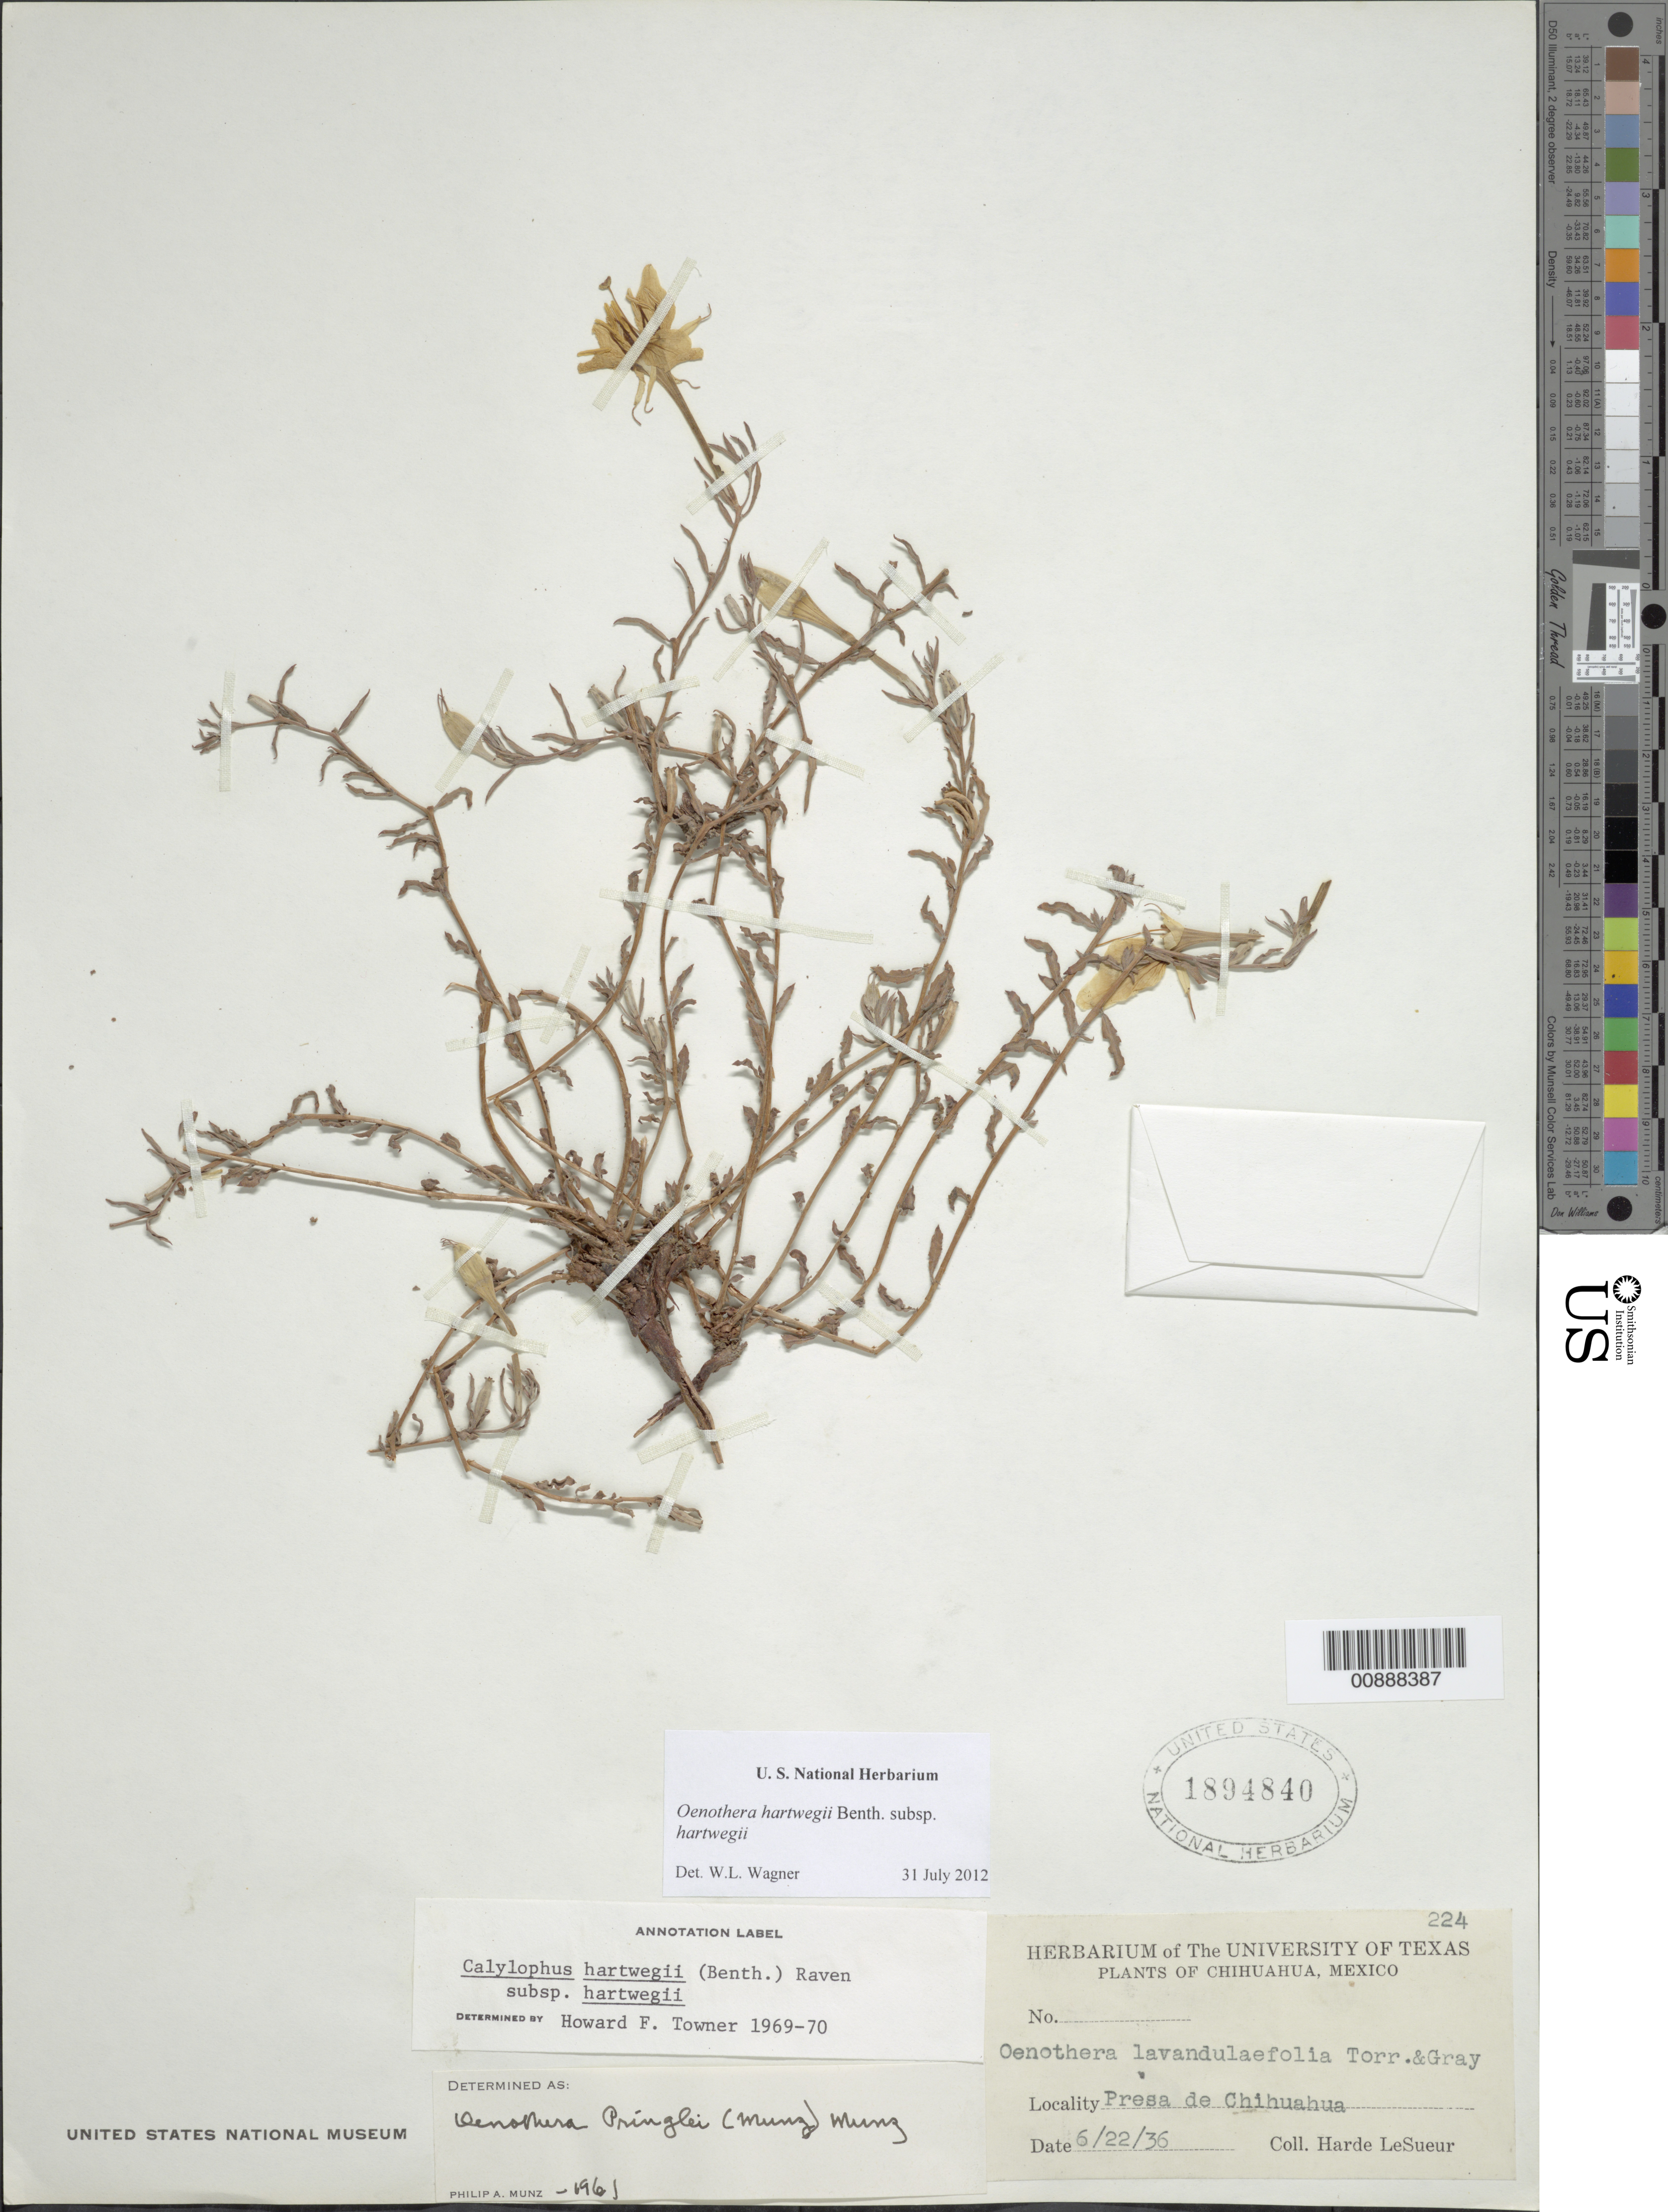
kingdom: Plantae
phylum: Tracheophyta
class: Magnoliopsida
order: Myrtales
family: Onagraceae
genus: Oenothera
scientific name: Oenothera hartwegii subsp. hartwegii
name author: Benth.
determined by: Wagner, W. L., (BOT), Smithsonian Institution - National Museum of Natural History (UNITED STATES)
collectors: D. H. LeSueur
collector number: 224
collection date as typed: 22 Jun 1936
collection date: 1936-06-22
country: Mexico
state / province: Chihuahua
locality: Presa de Chihuahua.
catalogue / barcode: US 1894840